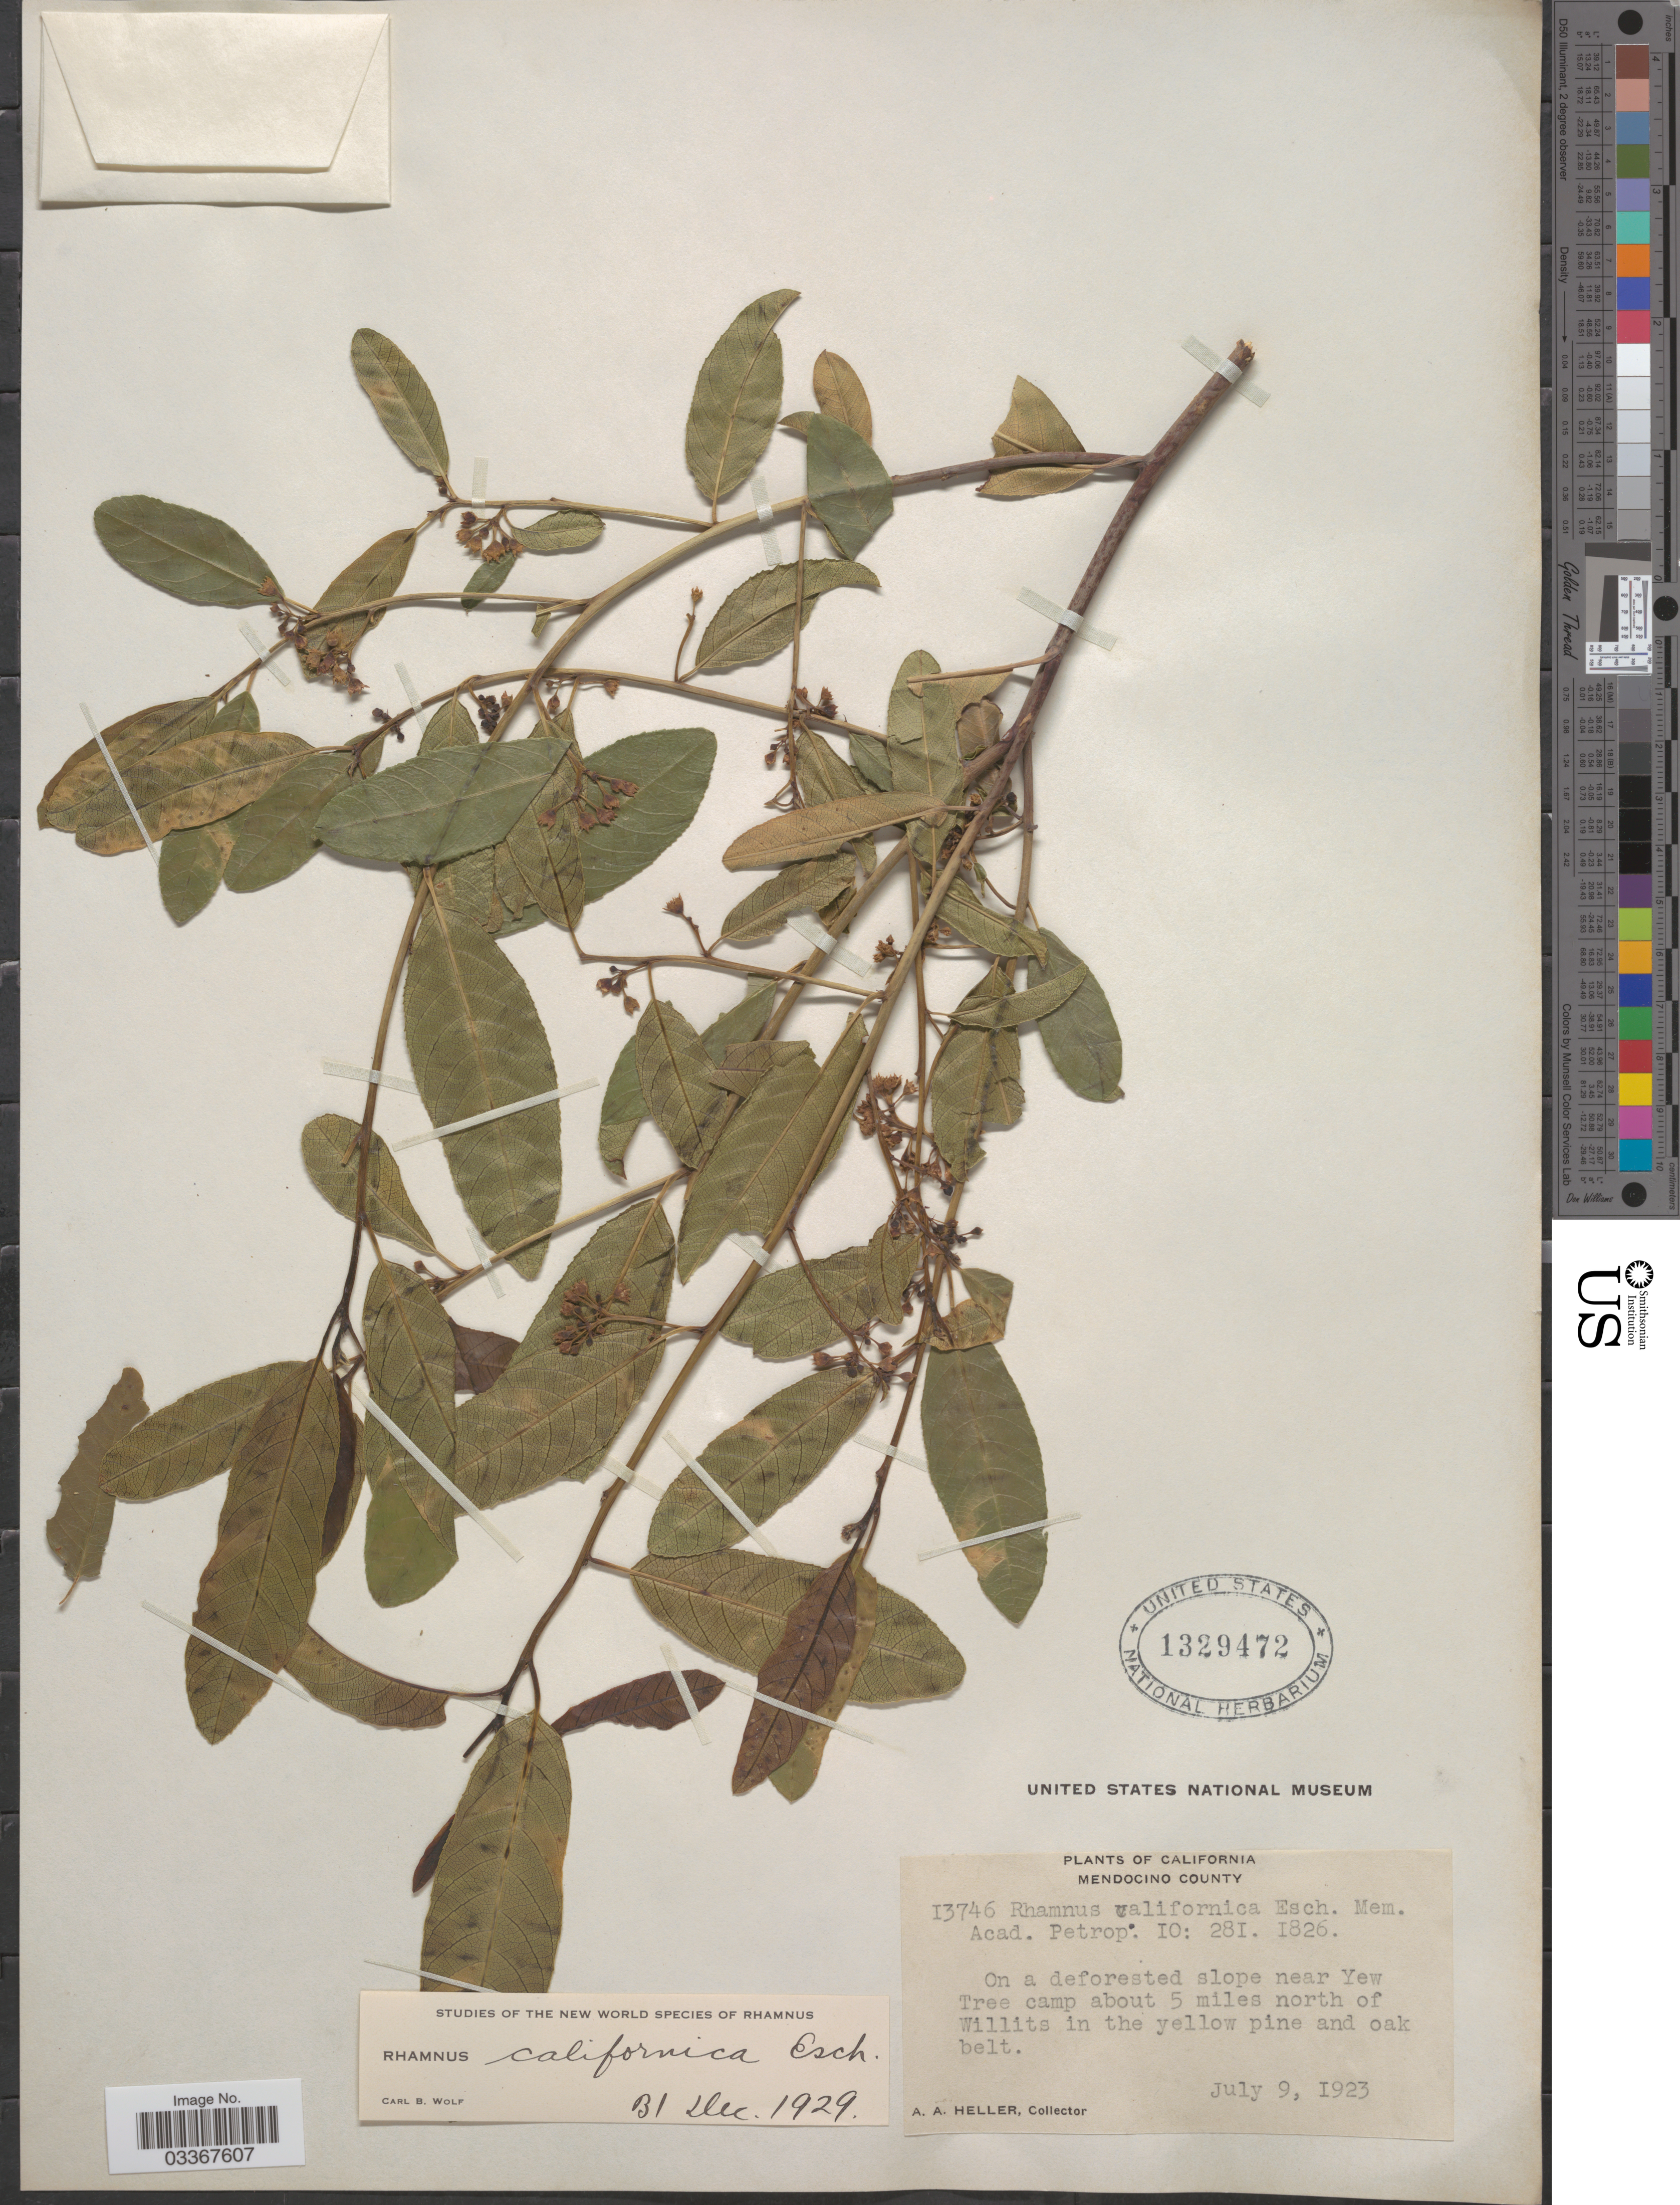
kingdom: Plantae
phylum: Tracheophyta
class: Magnoliopsida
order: Rosales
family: Rhamnaceae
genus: Frangula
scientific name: Frangula californica subsp. californica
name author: (Eschsch.) A. Gray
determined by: Strong, Mark T., (BOT), Smithsonian Institution - National Museum of Natural History (UNITED STATES)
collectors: A. A. Heller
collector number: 13746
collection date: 1923-07-09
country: United States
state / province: California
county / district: Mendocino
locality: Mendocino County, On a deforested slope near Yew Tree camp about 5 miles north of Willits in the yellow pine and oak belt.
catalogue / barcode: US 1329472